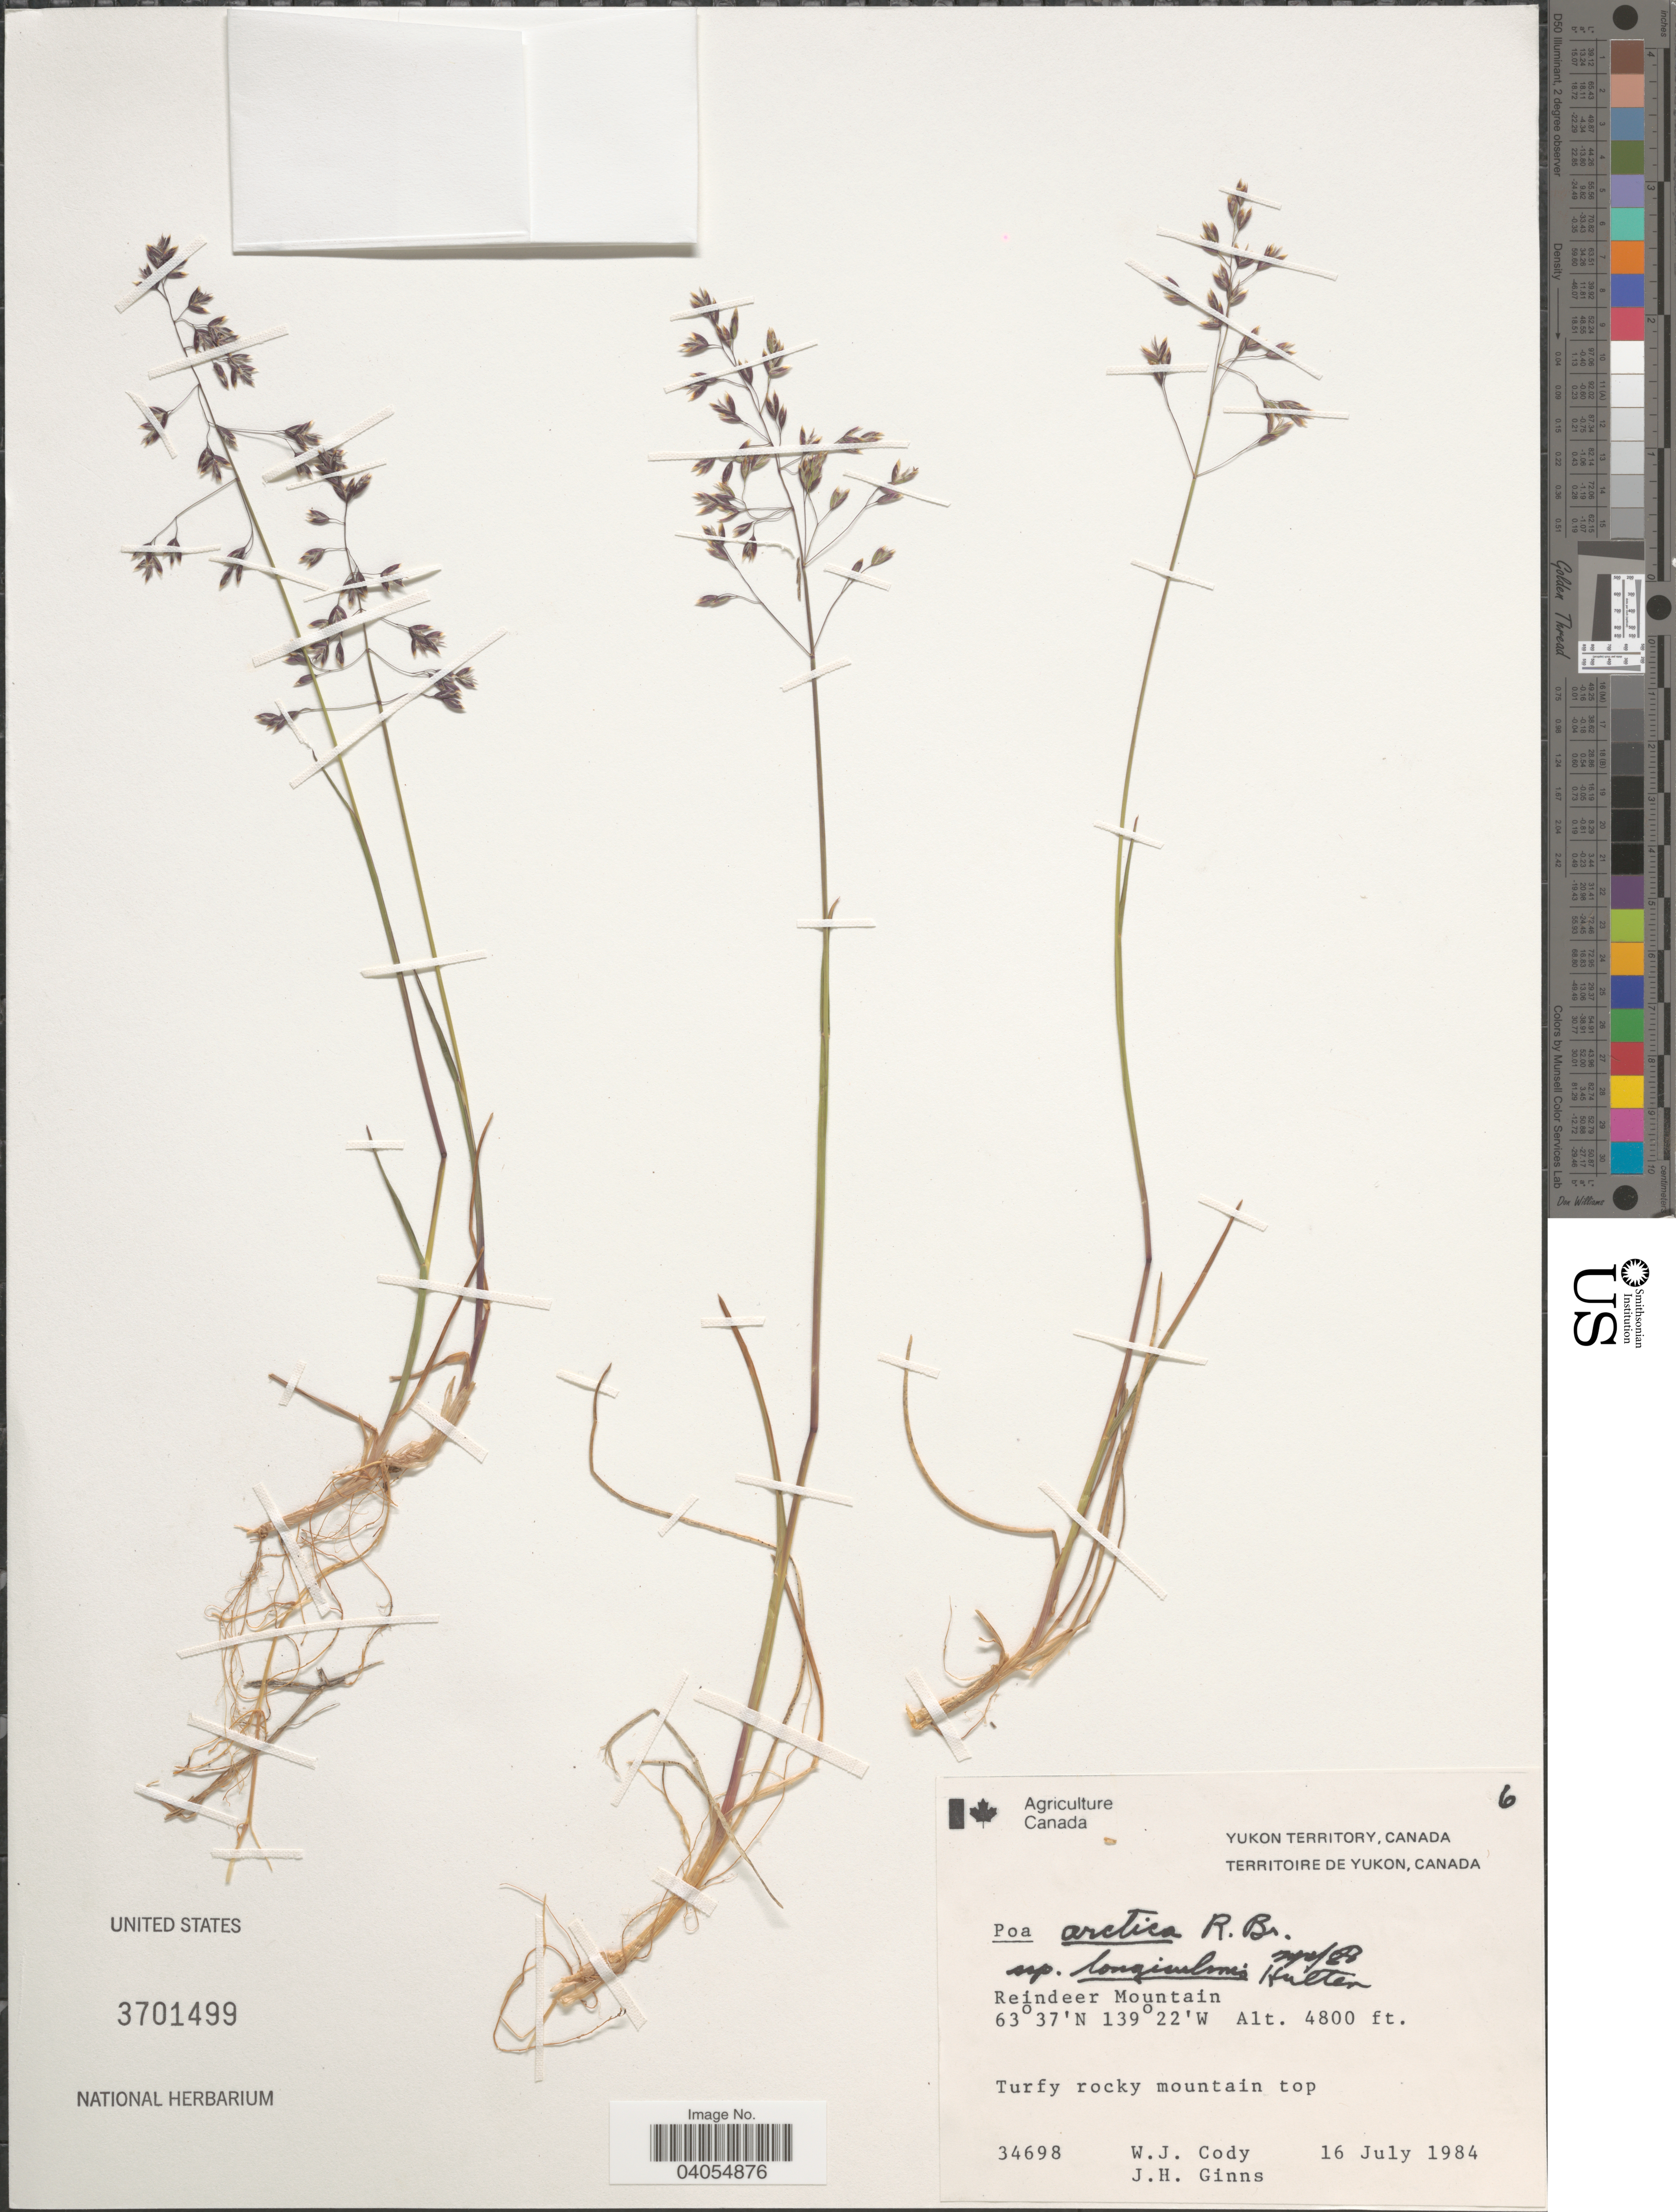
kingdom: Plantae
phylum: Tracheophyta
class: Liliopsida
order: Poales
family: Poaceae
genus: Poa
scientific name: Poa arctica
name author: R. Br.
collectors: W. Cody & J. Ginns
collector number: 34698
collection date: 1984-07-16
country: Canada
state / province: Yukon Territory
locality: Reindeer Mountain.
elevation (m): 1463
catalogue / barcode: US 3701499